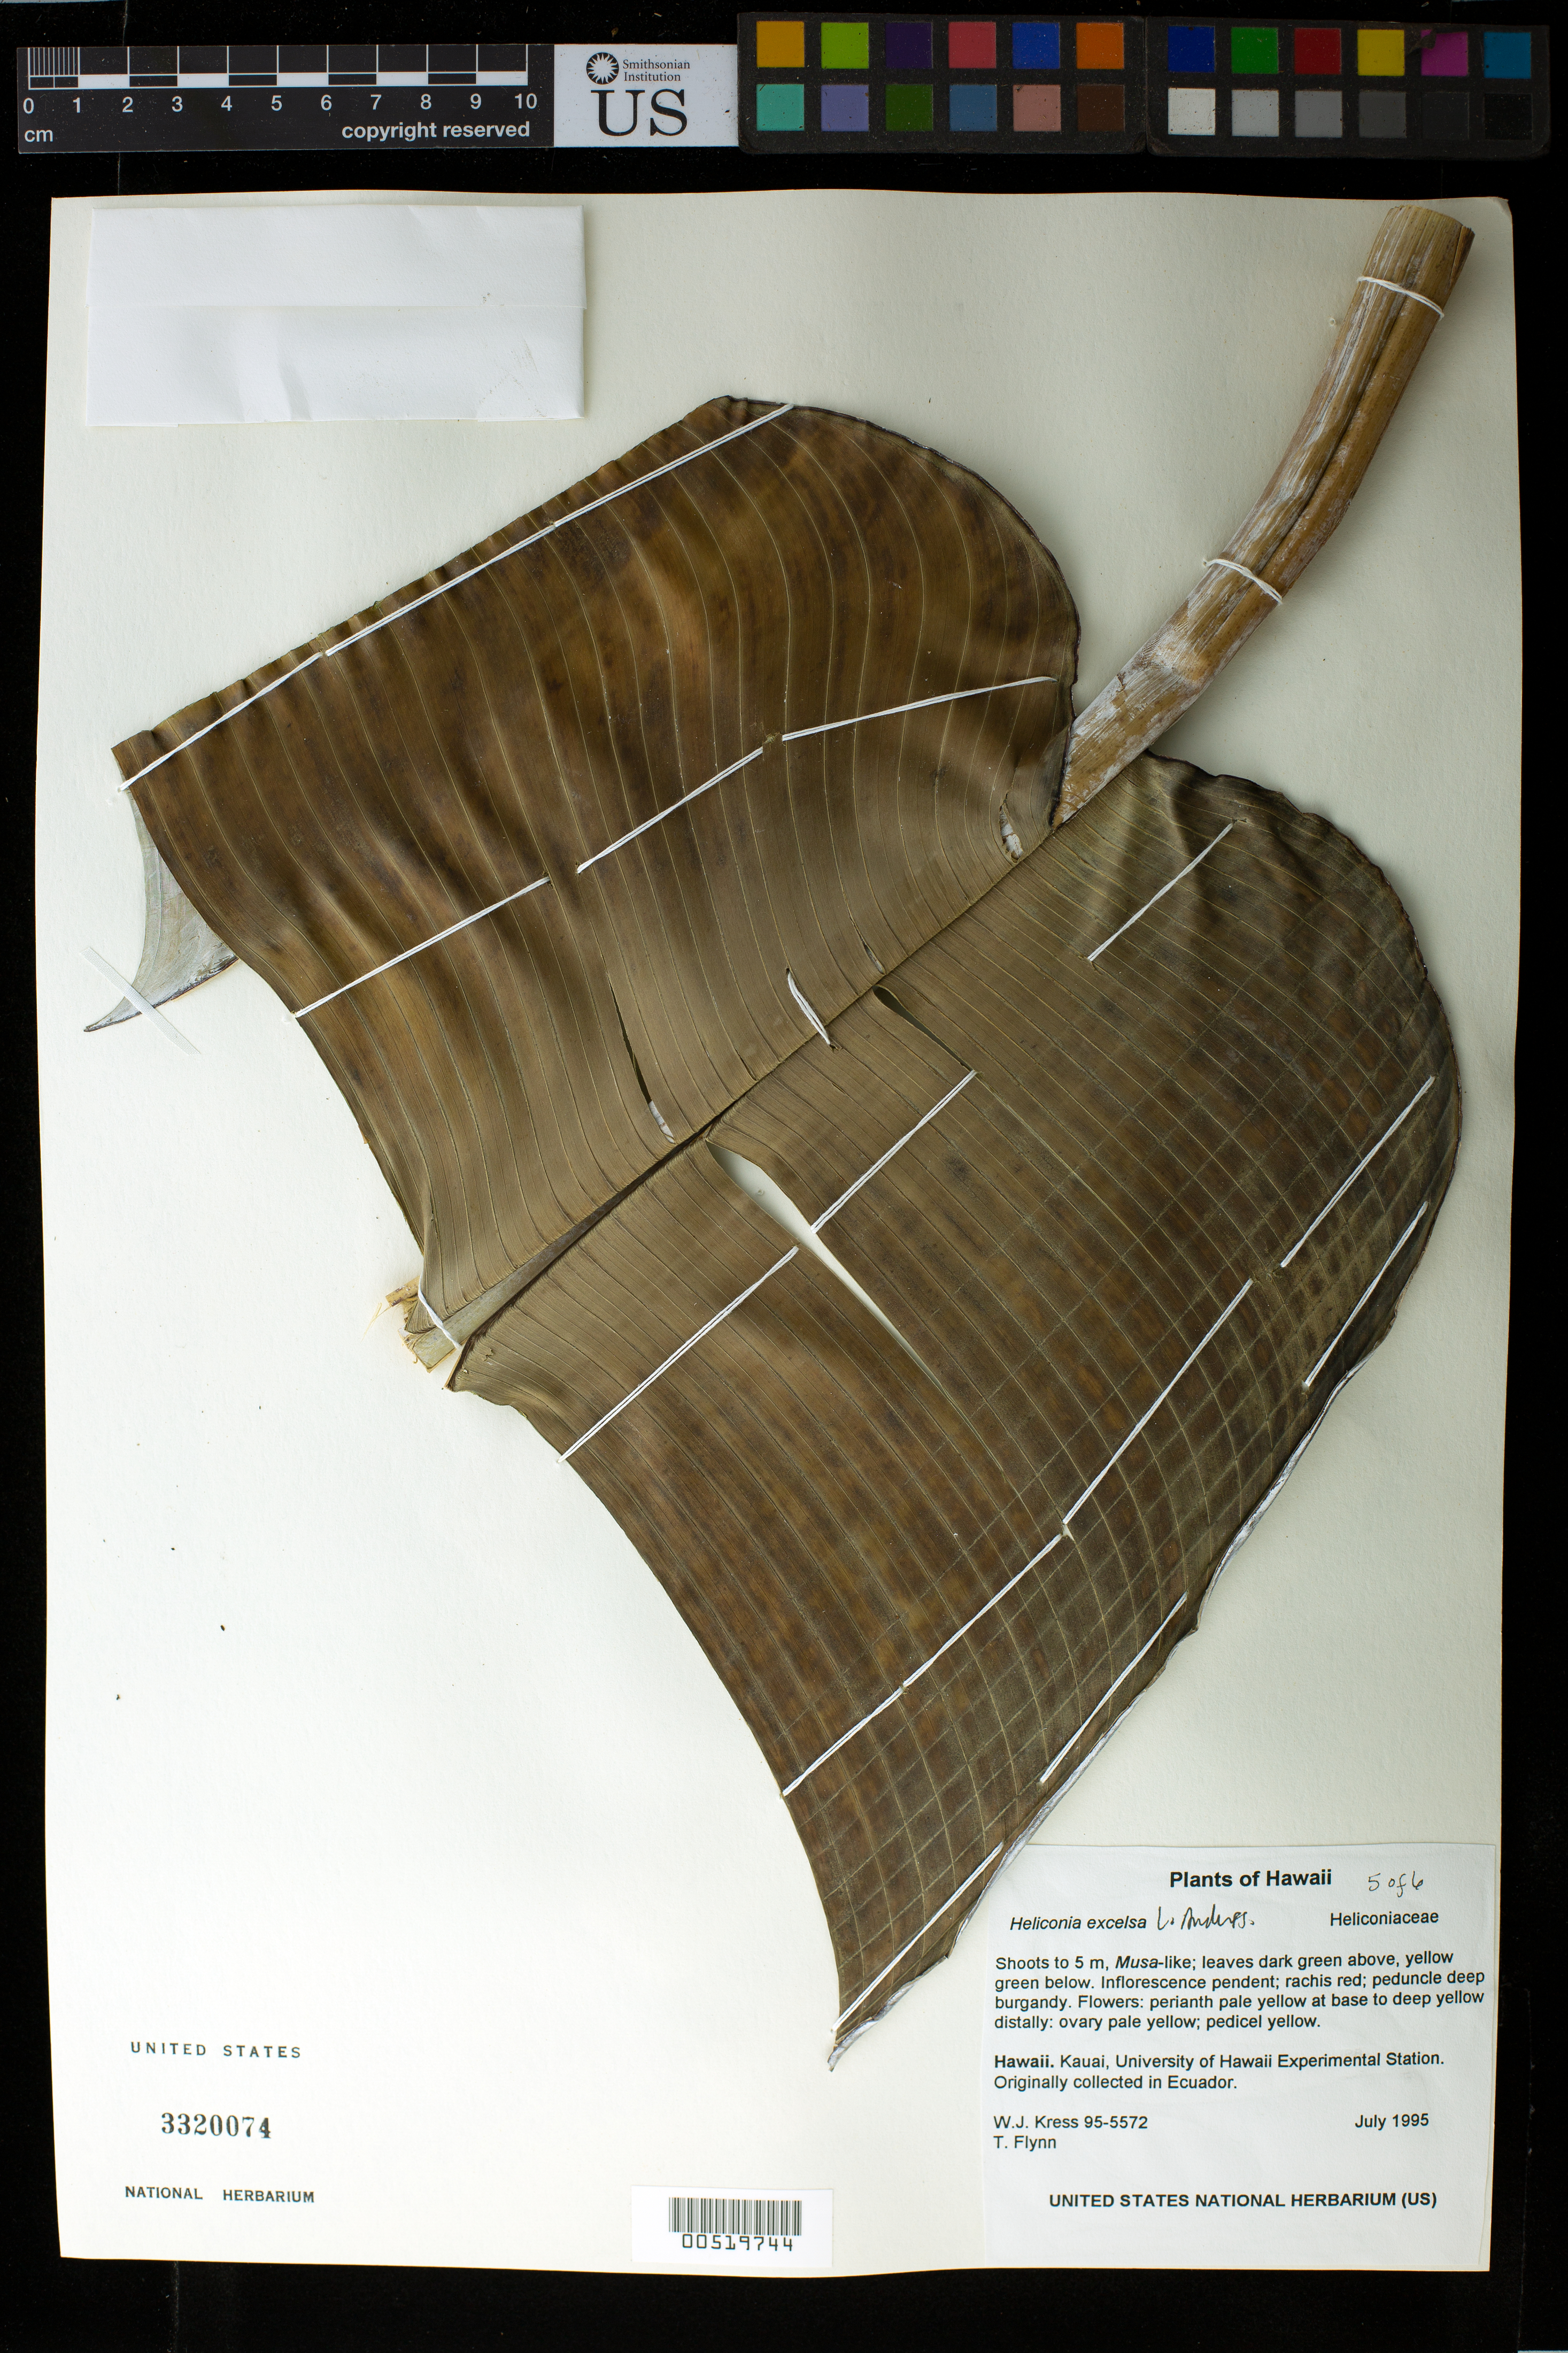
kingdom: Plantae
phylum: Tracheophyta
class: Liliopsida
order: Zingiberales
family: Heliconiaceae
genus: Heliconia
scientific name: Heliconia excelsa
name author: L. Andersson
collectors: W. J. Kress & T. W. Flynn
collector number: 95-5572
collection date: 1995-07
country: United States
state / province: Hawaii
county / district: Kaui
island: Kaua'i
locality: University of Hawaii Experimental Station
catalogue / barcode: US 3320074